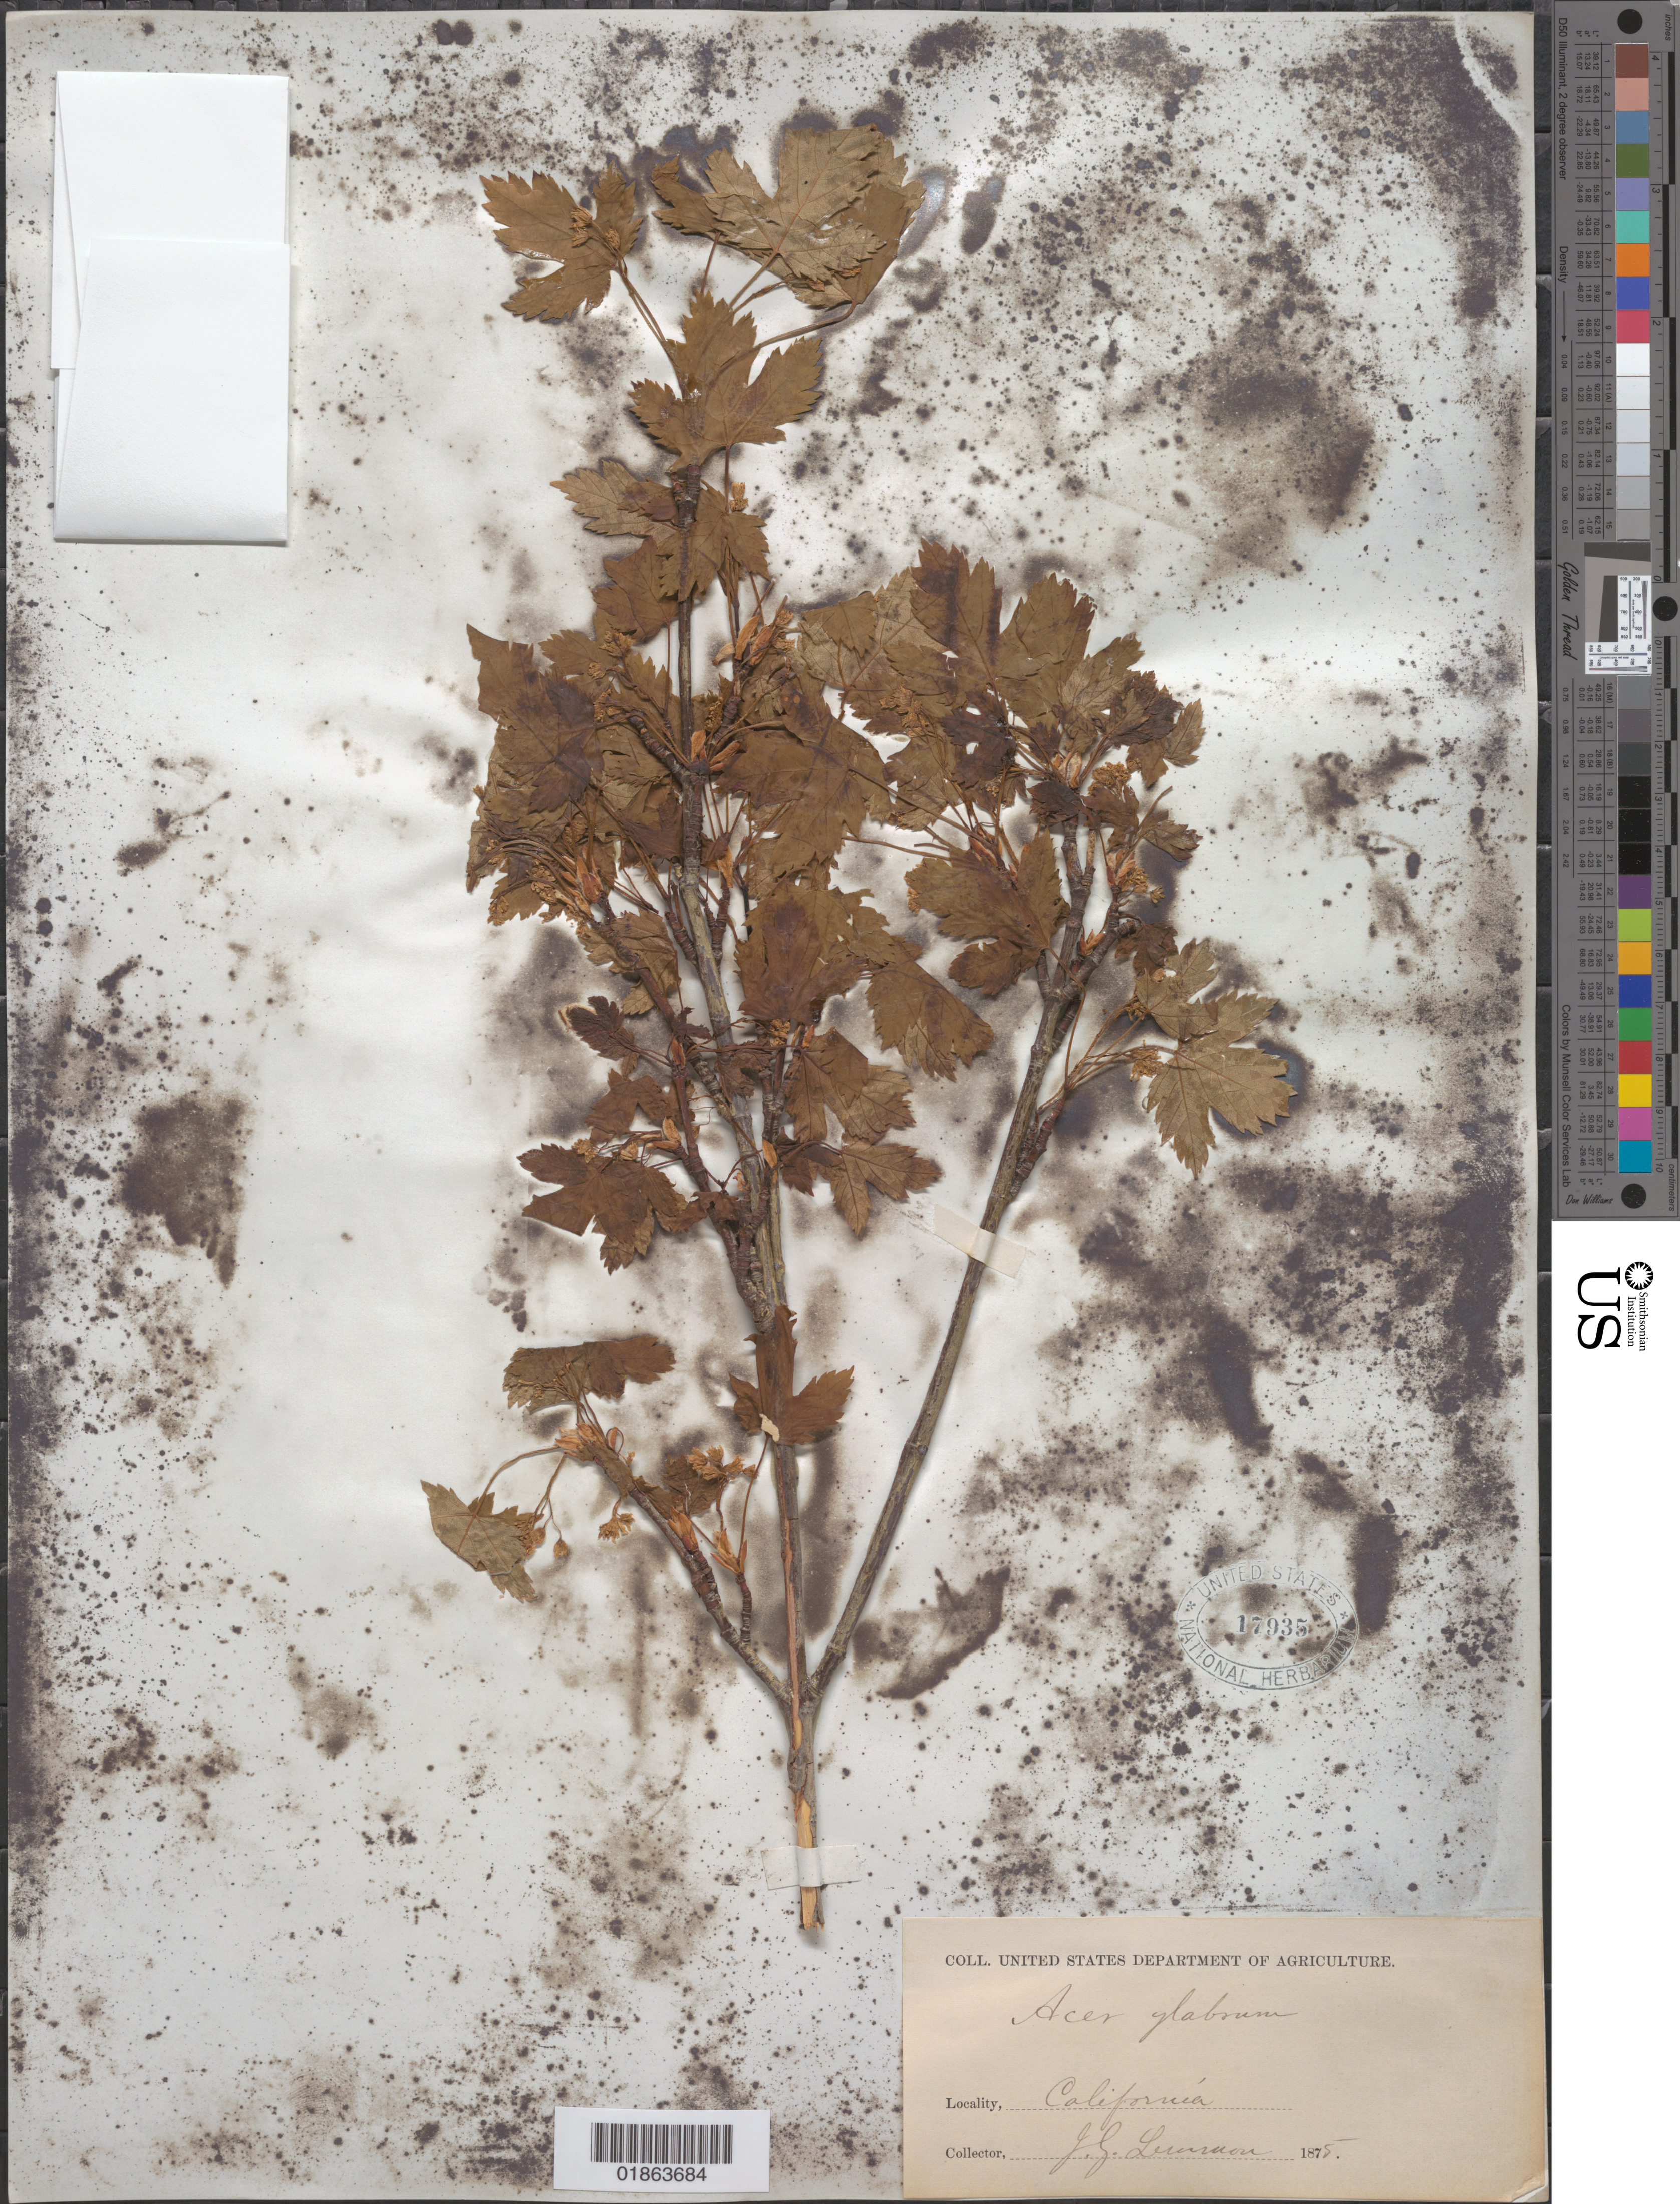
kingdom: Plantae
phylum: Tracheophyta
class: Magnoliopsida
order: Sapindales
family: Sapindaceae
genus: Acer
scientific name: Acer glabrum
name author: Torr.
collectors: J. G. Lemmon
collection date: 1875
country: United States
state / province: California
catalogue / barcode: US 17935